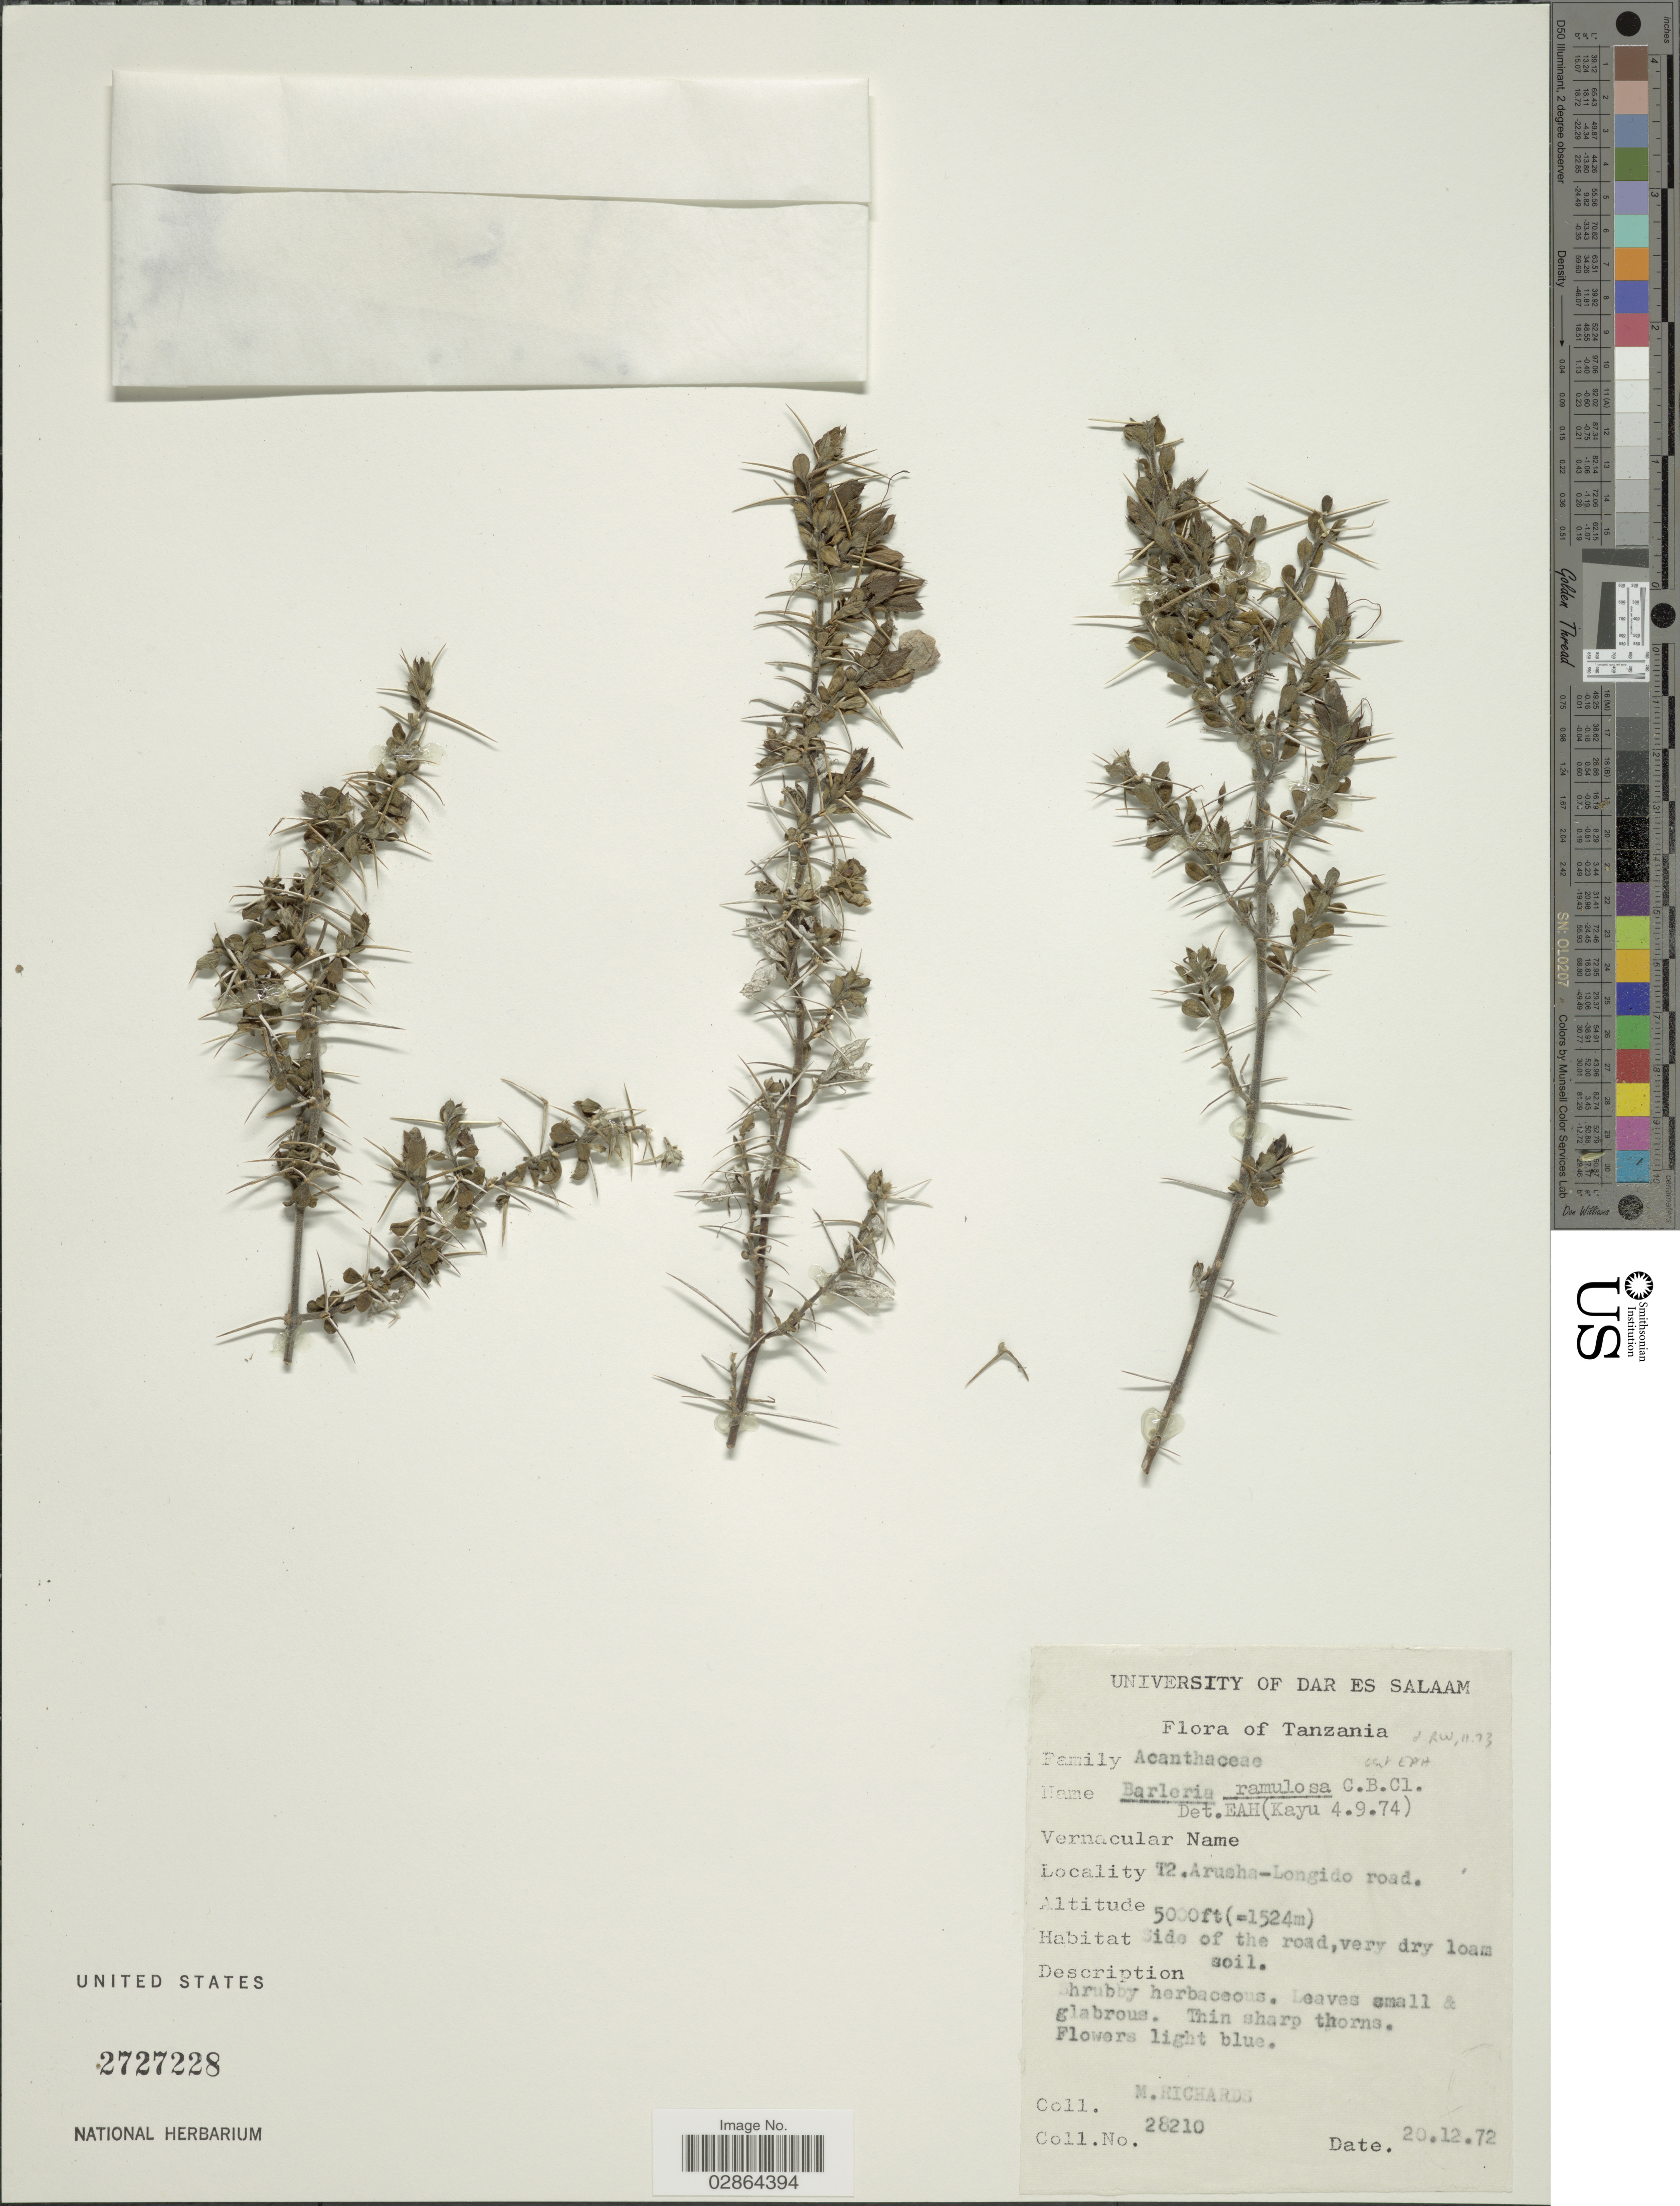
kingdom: Plantae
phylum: Tracheophyta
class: Magnoliopsida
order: Lamiales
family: Acanthaceae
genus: Barleria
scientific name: Barleria ramulosa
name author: C.B. Clarke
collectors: M. Richards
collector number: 28210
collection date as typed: Transcribed d/m/y: 20/12/72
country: Tanzania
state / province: Arusha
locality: Ts2. Arusha-Longido road.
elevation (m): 1524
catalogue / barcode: US 2727228